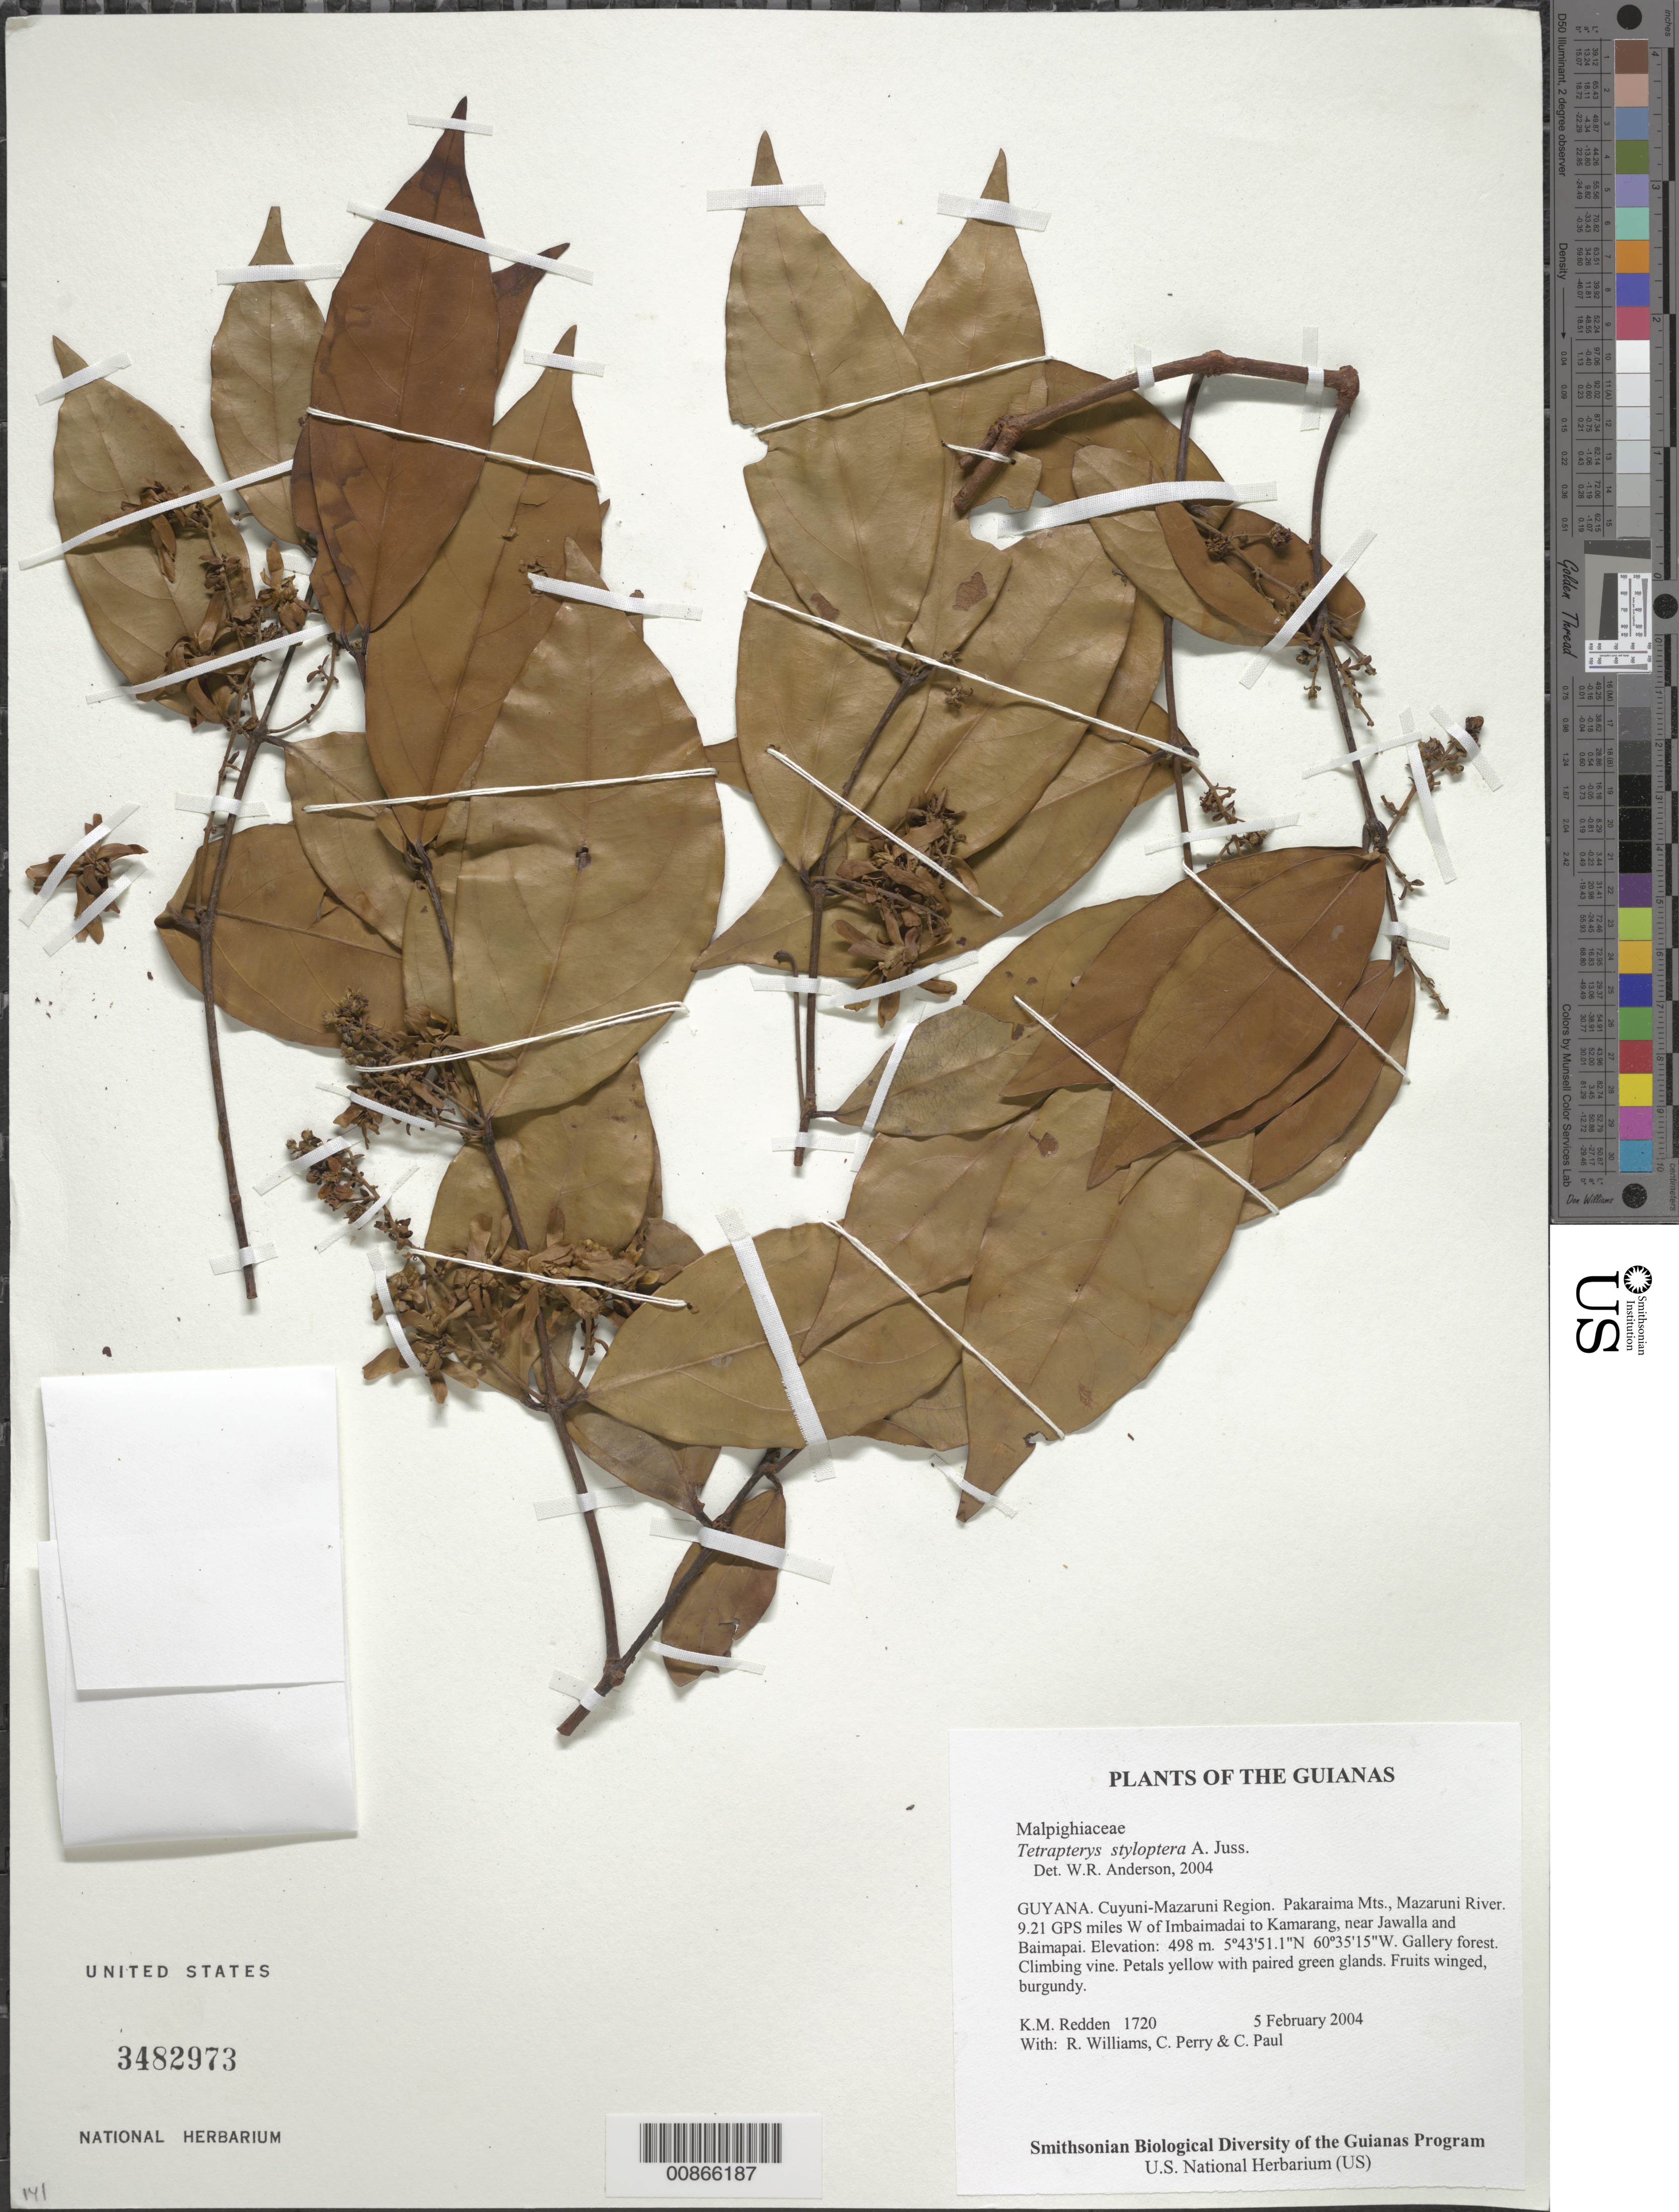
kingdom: Plantae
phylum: Tracheophyta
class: Magnoliopsida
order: Malpighiales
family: Malpighiaceae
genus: Glicophyllum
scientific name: Glicophyllum stylopterum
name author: (A. Juss.) R.F. Almeida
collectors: K. M. Redden, R. Williams, C. Perry & C. Paul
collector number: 1720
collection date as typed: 5 February 2004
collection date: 2004-02-05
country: Guyana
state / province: Cuyuni-Mazaruni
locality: Pakaraima Mts., Mazaruni River. 9.21 GPS miles W of Imbaimadai to Kamarang, near Jawalla and Baimapai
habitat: Gallery forest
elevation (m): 498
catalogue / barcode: US 3482973